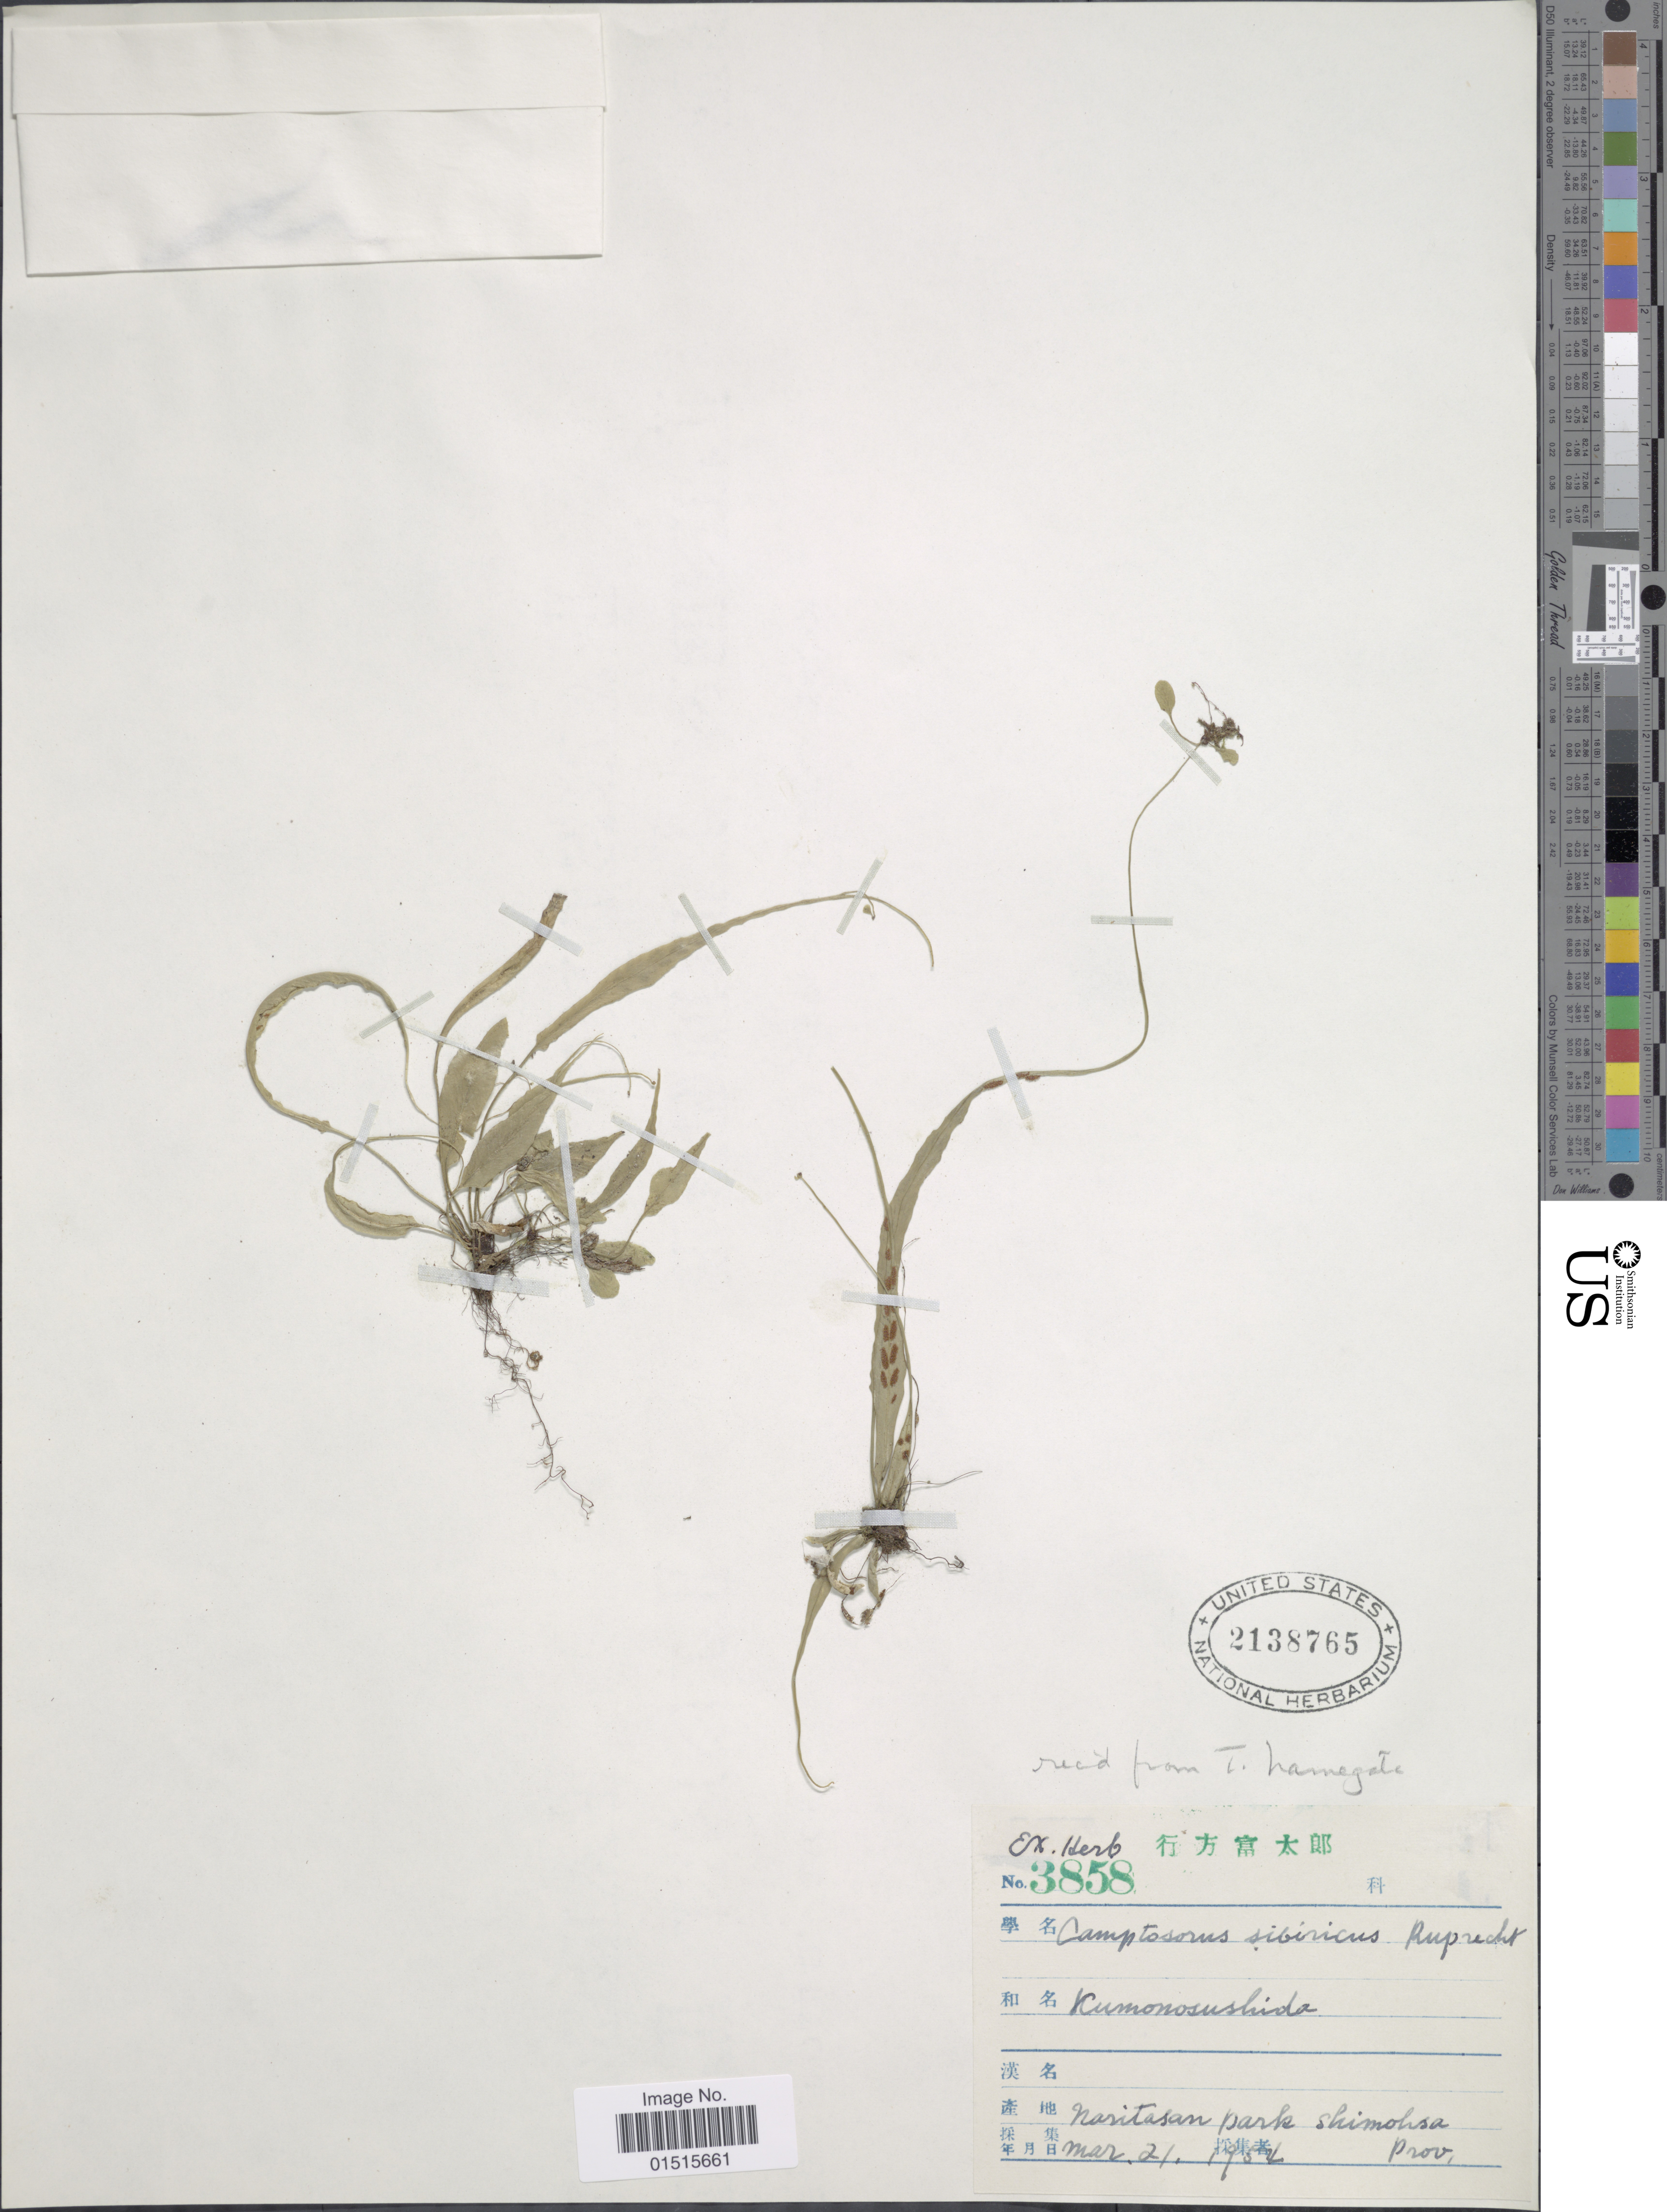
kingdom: Plantae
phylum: Tracheophyta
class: Polypodiopsida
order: Polypodiales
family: Aspleniaceae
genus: Asplenium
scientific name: Asplenium sibricus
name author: Rupr.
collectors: T. Namegata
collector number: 3858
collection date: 1952-03-21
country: India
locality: Kumonosushida, Naritasan Park Shimohsa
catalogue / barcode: US 2138765